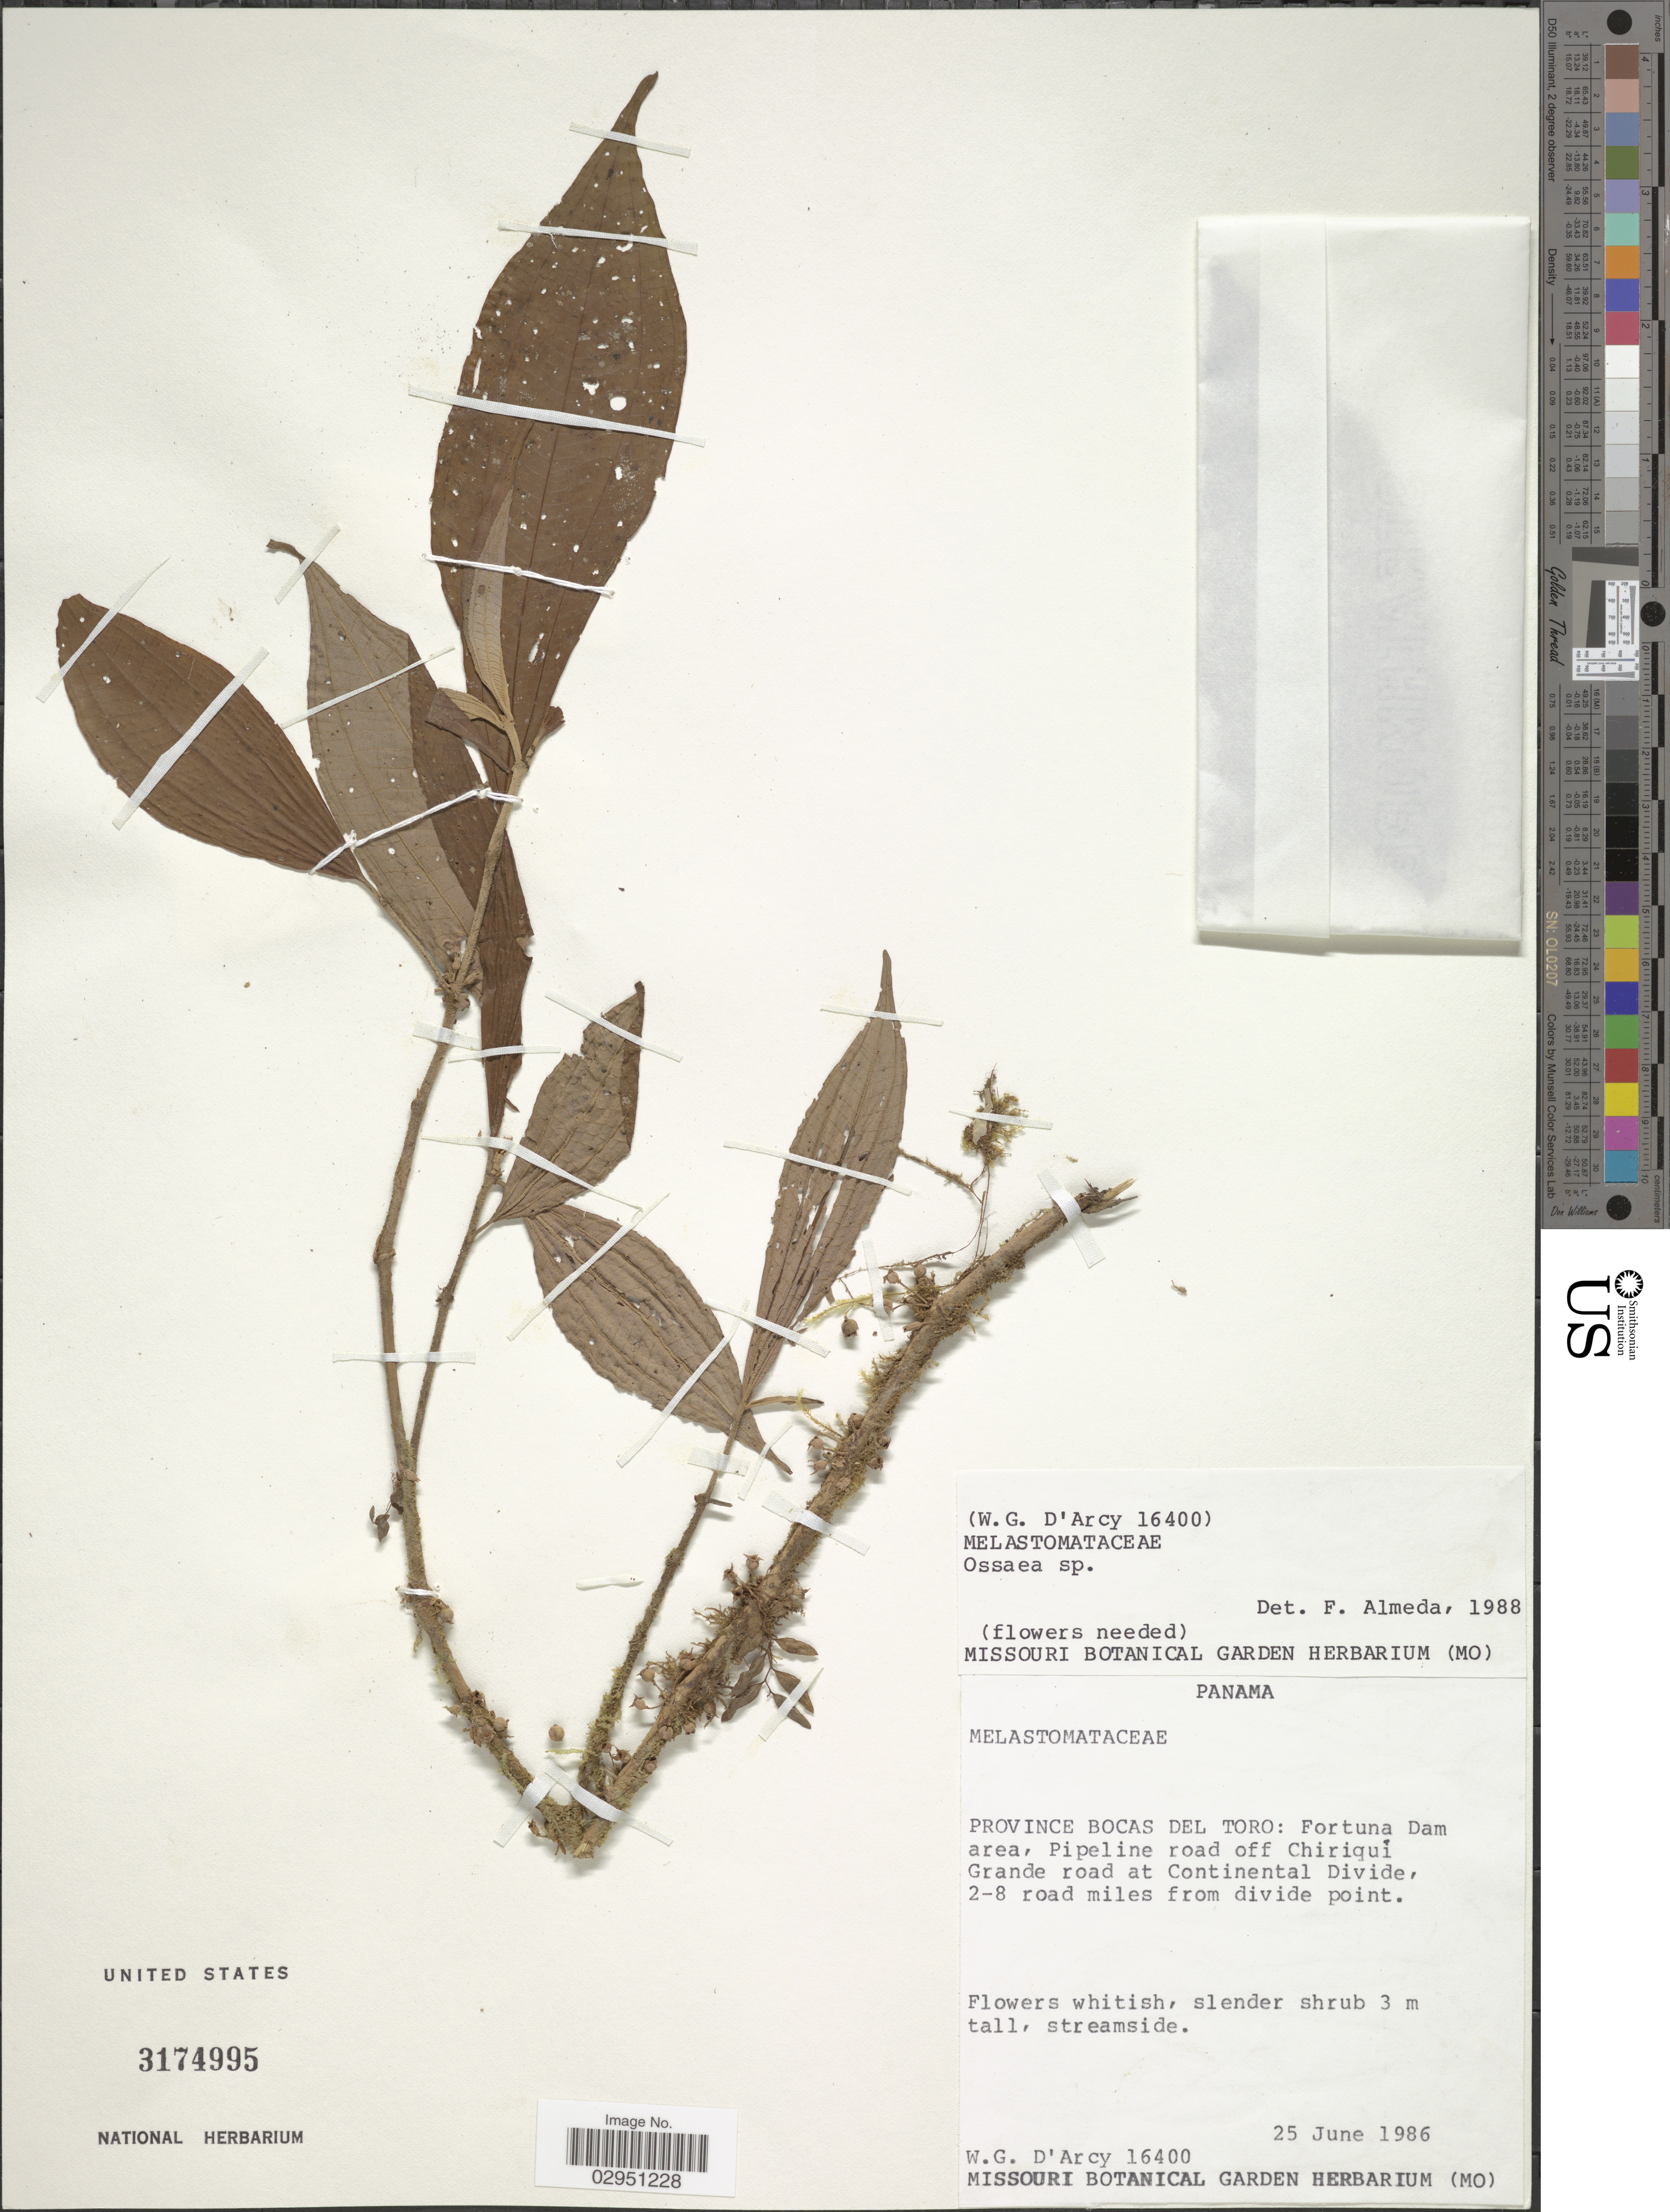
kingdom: Plantae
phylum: Tracheophyta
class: Magnoliopsida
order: Myrtales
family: Melastomataceae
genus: Ossaea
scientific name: Ossaea sp.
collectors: W. G. D'Arcy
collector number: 16400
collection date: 1986-06-25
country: Panama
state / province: Bocas del Toro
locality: Fortuna Dam area, Pipeline road off Chiriquí Grande road at Continental Divide, 2-8 road miles from divide point.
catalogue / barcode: US 3174995